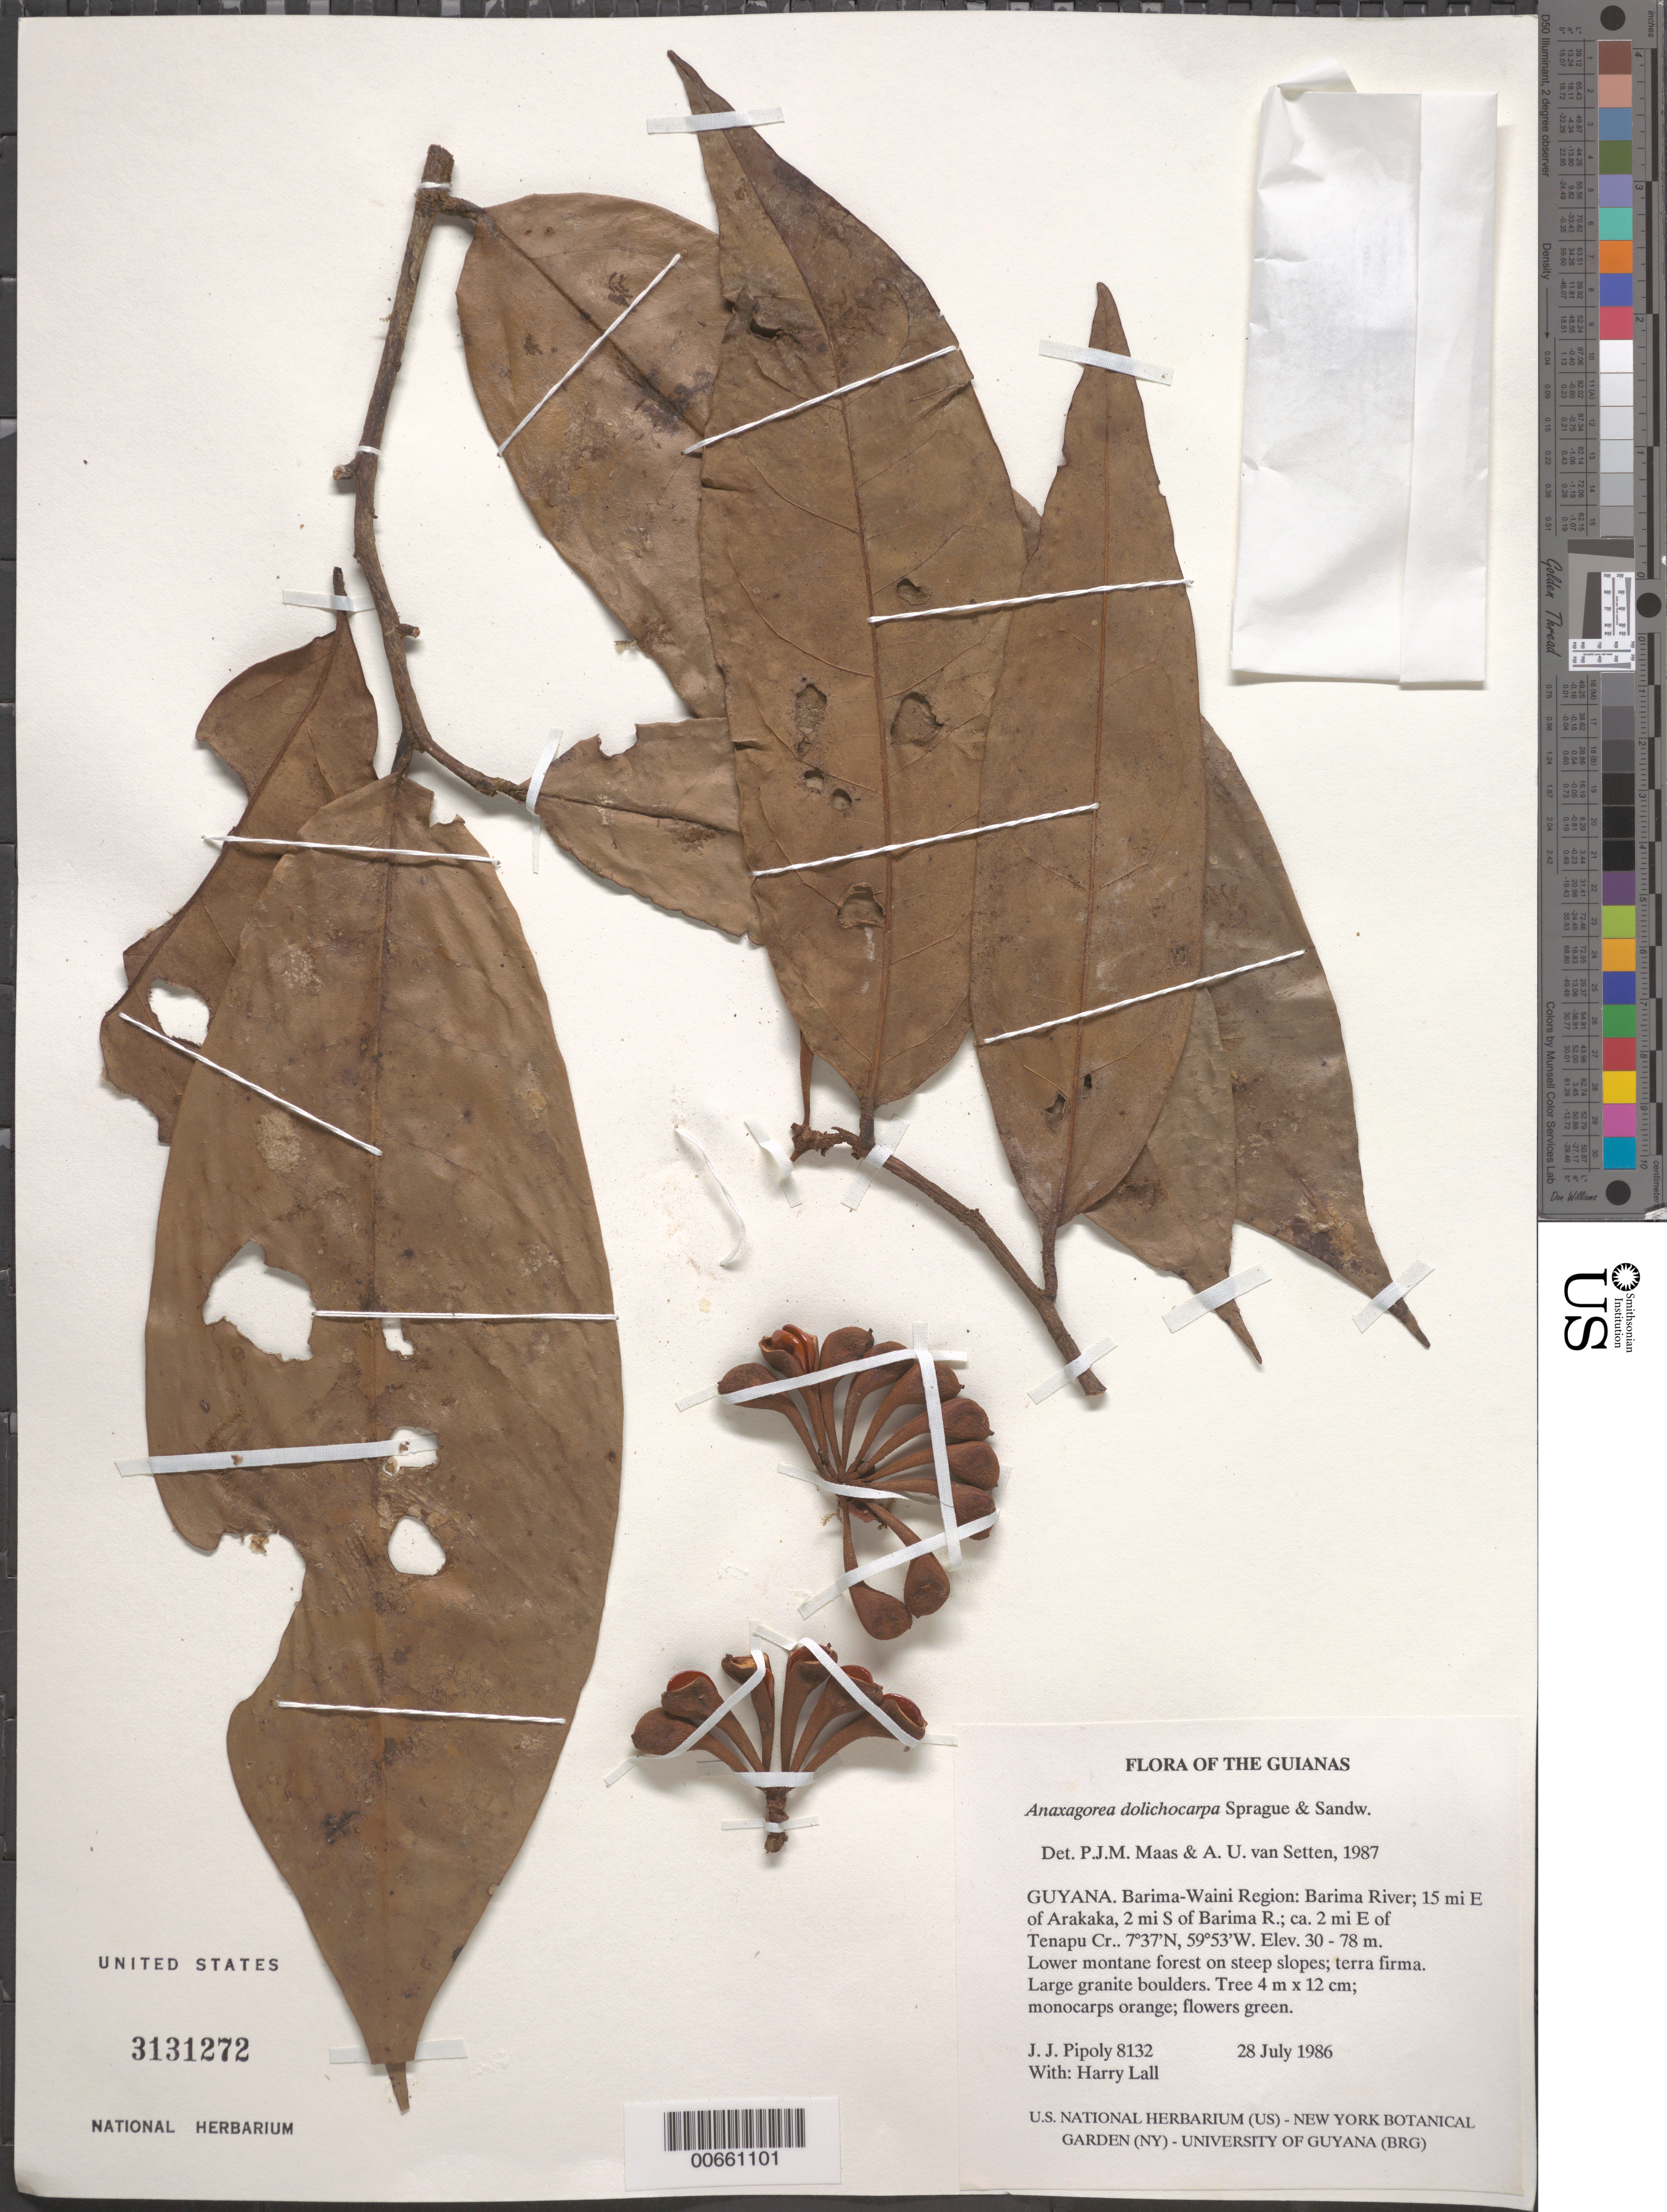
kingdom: Plantae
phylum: Tracheophyta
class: Magnoliopsida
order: Magnoliales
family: Annonaceae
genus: Anaxagorea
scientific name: Anaxagorea dolichocarpa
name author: Sprague & Sandwith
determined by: Setten, A. K. van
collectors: J. J. Pipoly & H. Lall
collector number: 8132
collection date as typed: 28 July 1986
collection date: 1986-07-28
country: Guyana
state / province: Barima-Waini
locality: Barima River; 15 mi E of Arakaka, 2 mi S of Barima R.; ca. 2 mi E of Tenapu Cr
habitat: Lower montane forest on steep slopes; terra firma. Large granite boulders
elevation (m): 30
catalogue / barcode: US 3131272